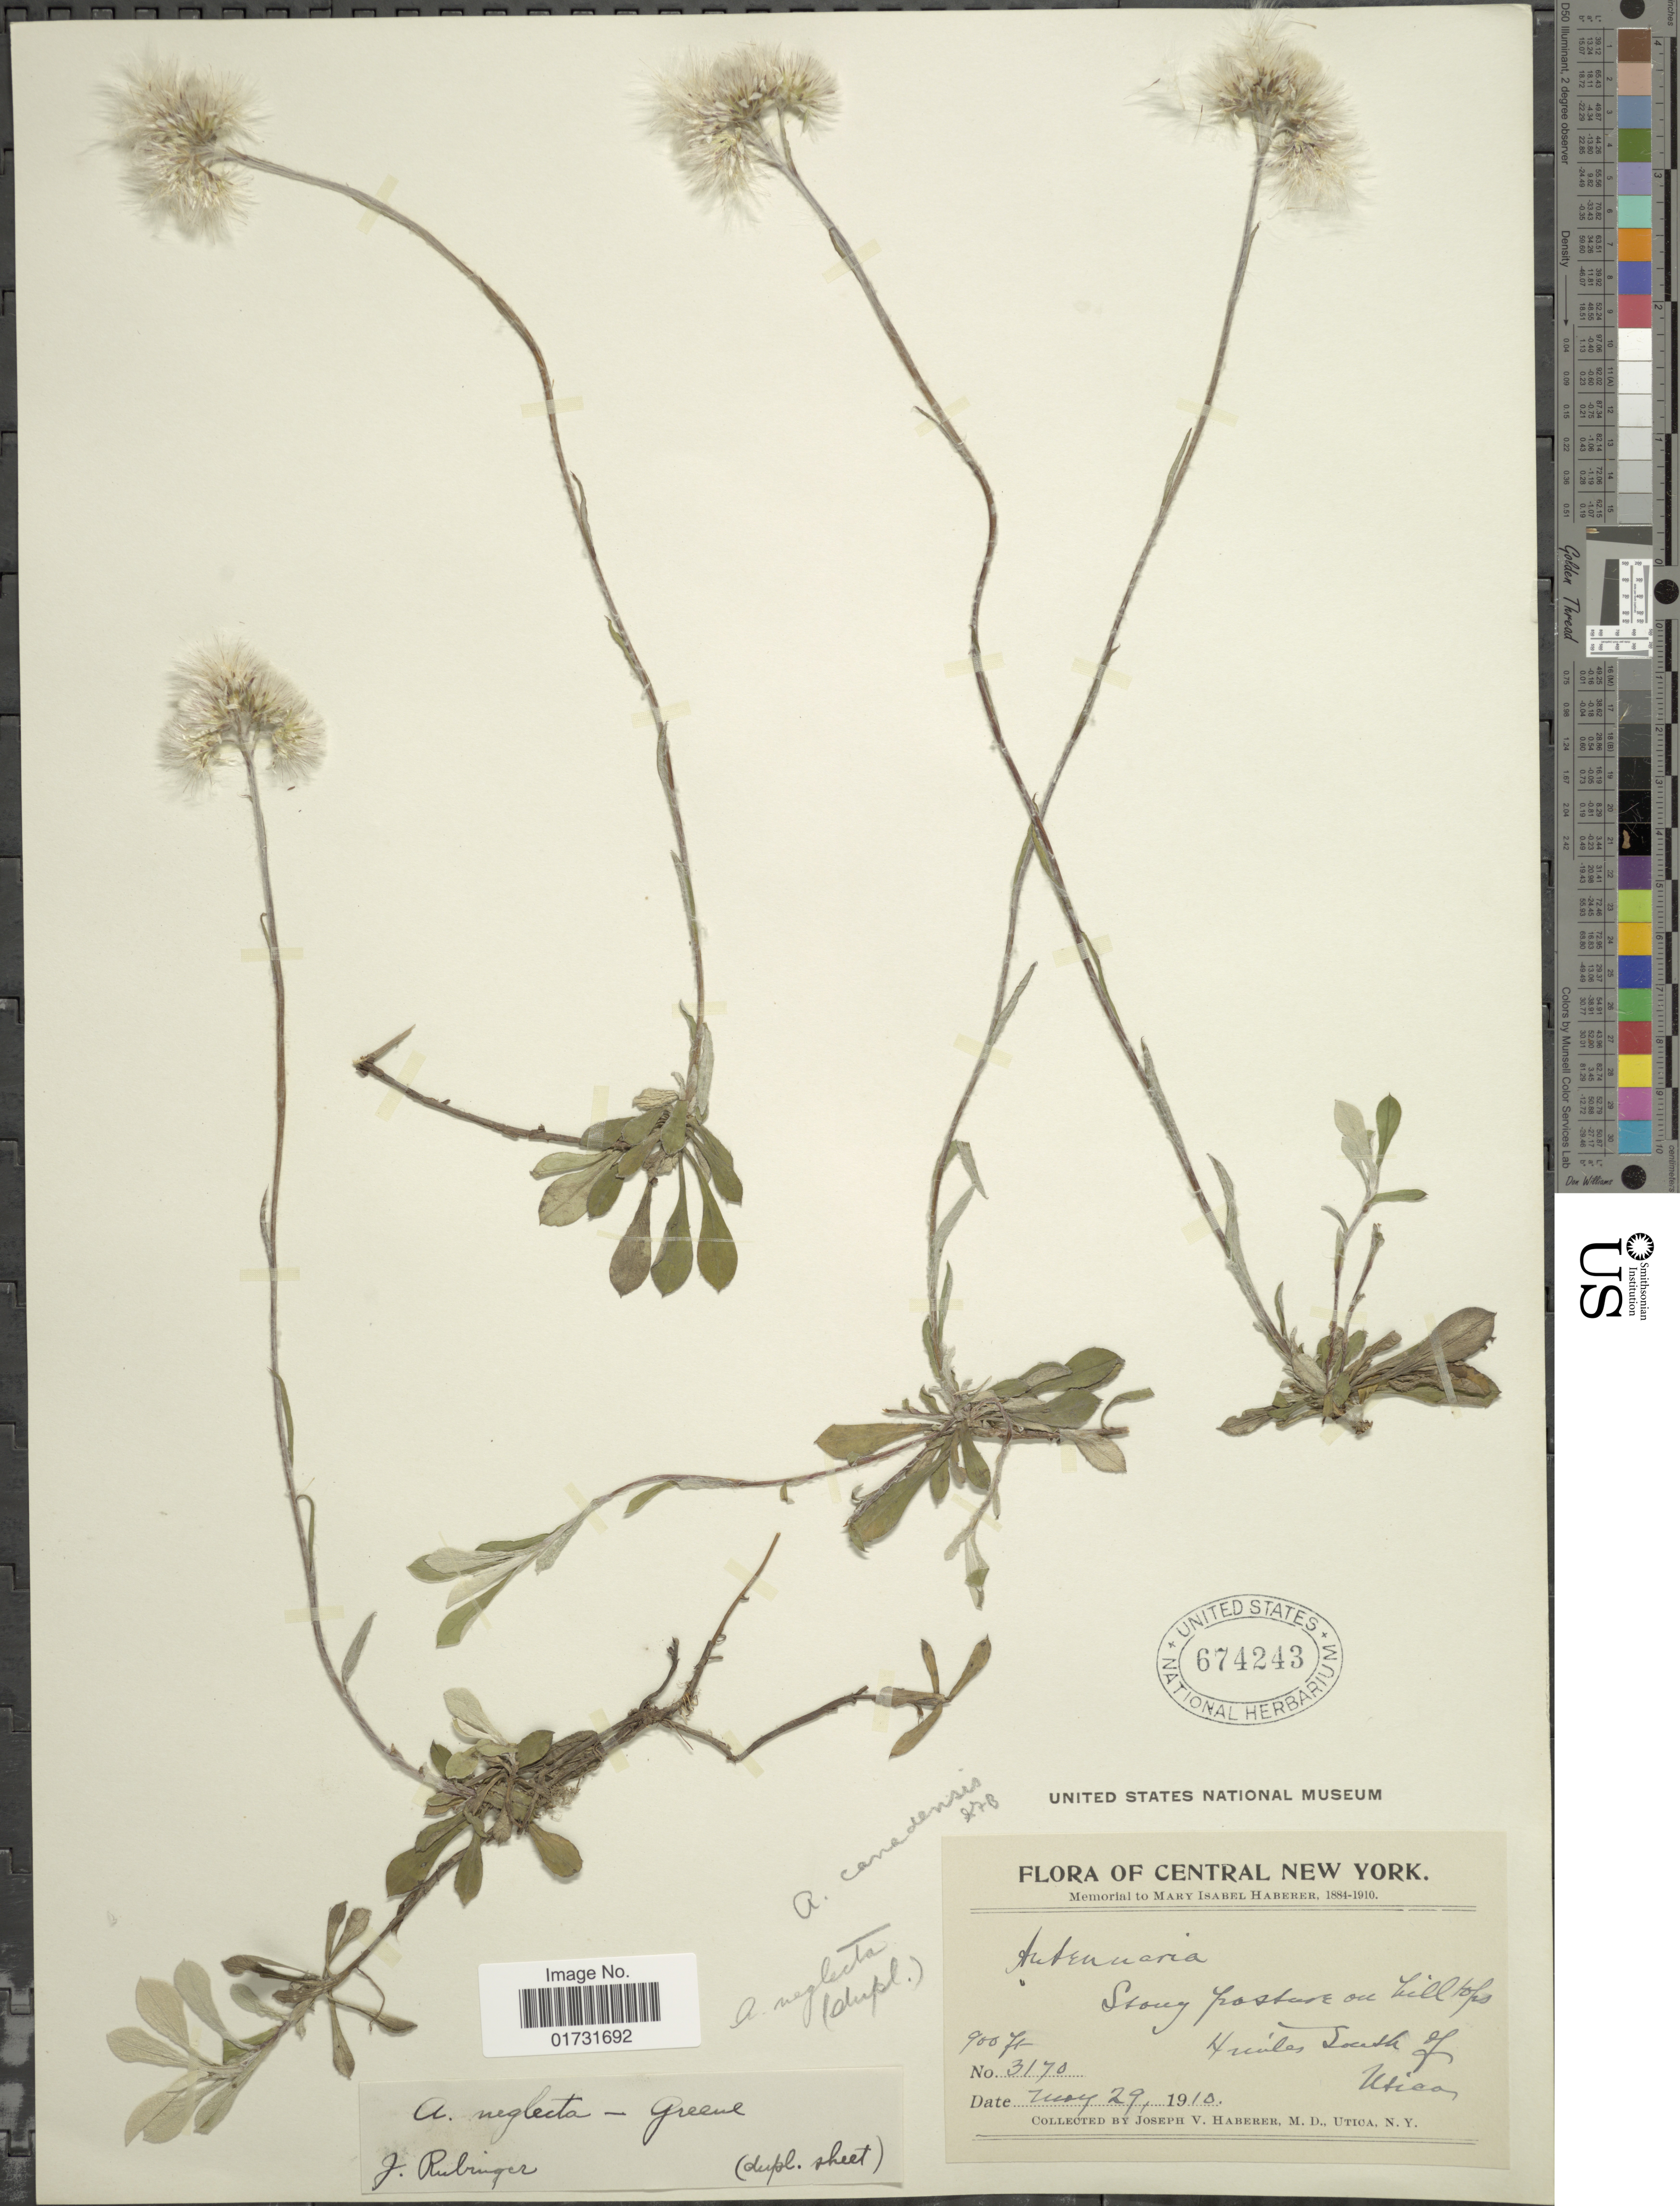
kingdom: Plantae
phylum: Tracheophyta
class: Magnoliopsida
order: Asterales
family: Asteraceae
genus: Antennaria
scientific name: Antennaria neglecta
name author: Greene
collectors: J. V. Haberer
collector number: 3170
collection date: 1910-05-29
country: United States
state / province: New York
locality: Central New York. Stony pasture on hilltops. 4 miles South of Utica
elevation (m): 274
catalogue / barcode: US 674243